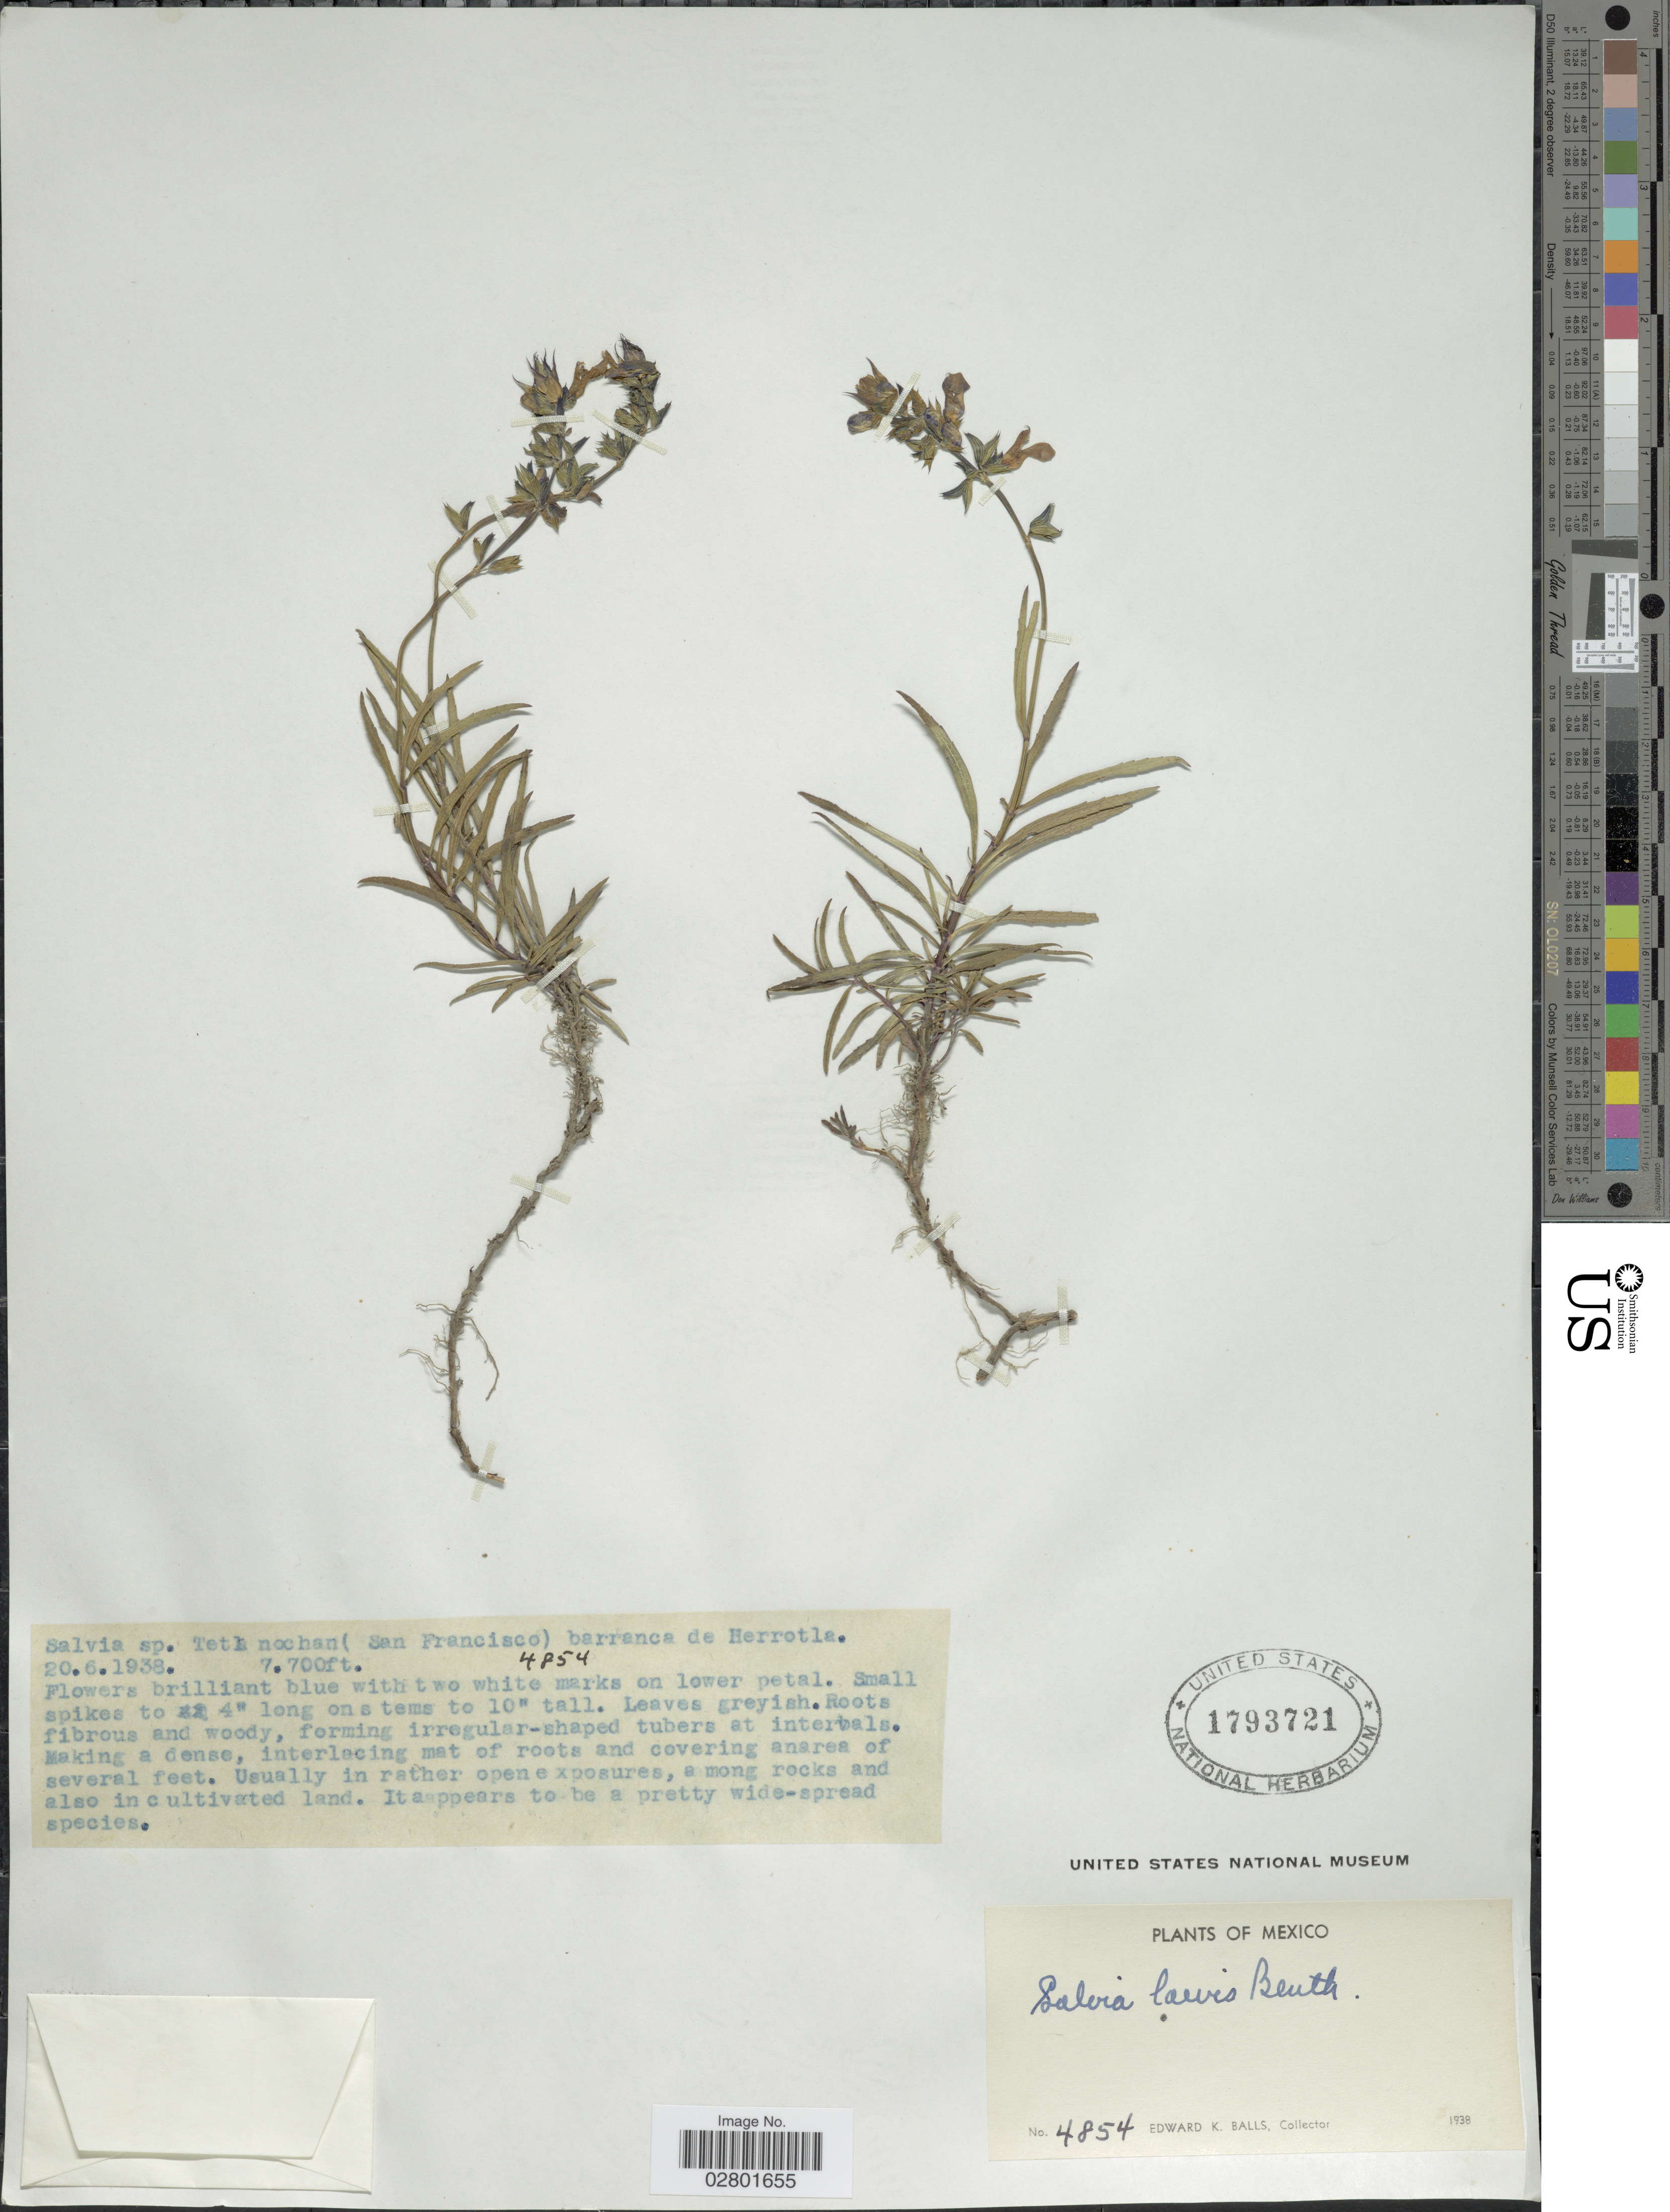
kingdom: Plantae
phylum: Tracheophyta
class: Magnoliopsida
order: Lamiales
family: Lamiaceae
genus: Salvia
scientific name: Salvia laevis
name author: Benth.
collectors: E. K. Balls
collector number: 4854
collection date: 1938-06-20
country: Mexico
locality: (San Francisco) barranca de Herrotla.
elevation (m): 2347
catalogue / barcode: US 1793721